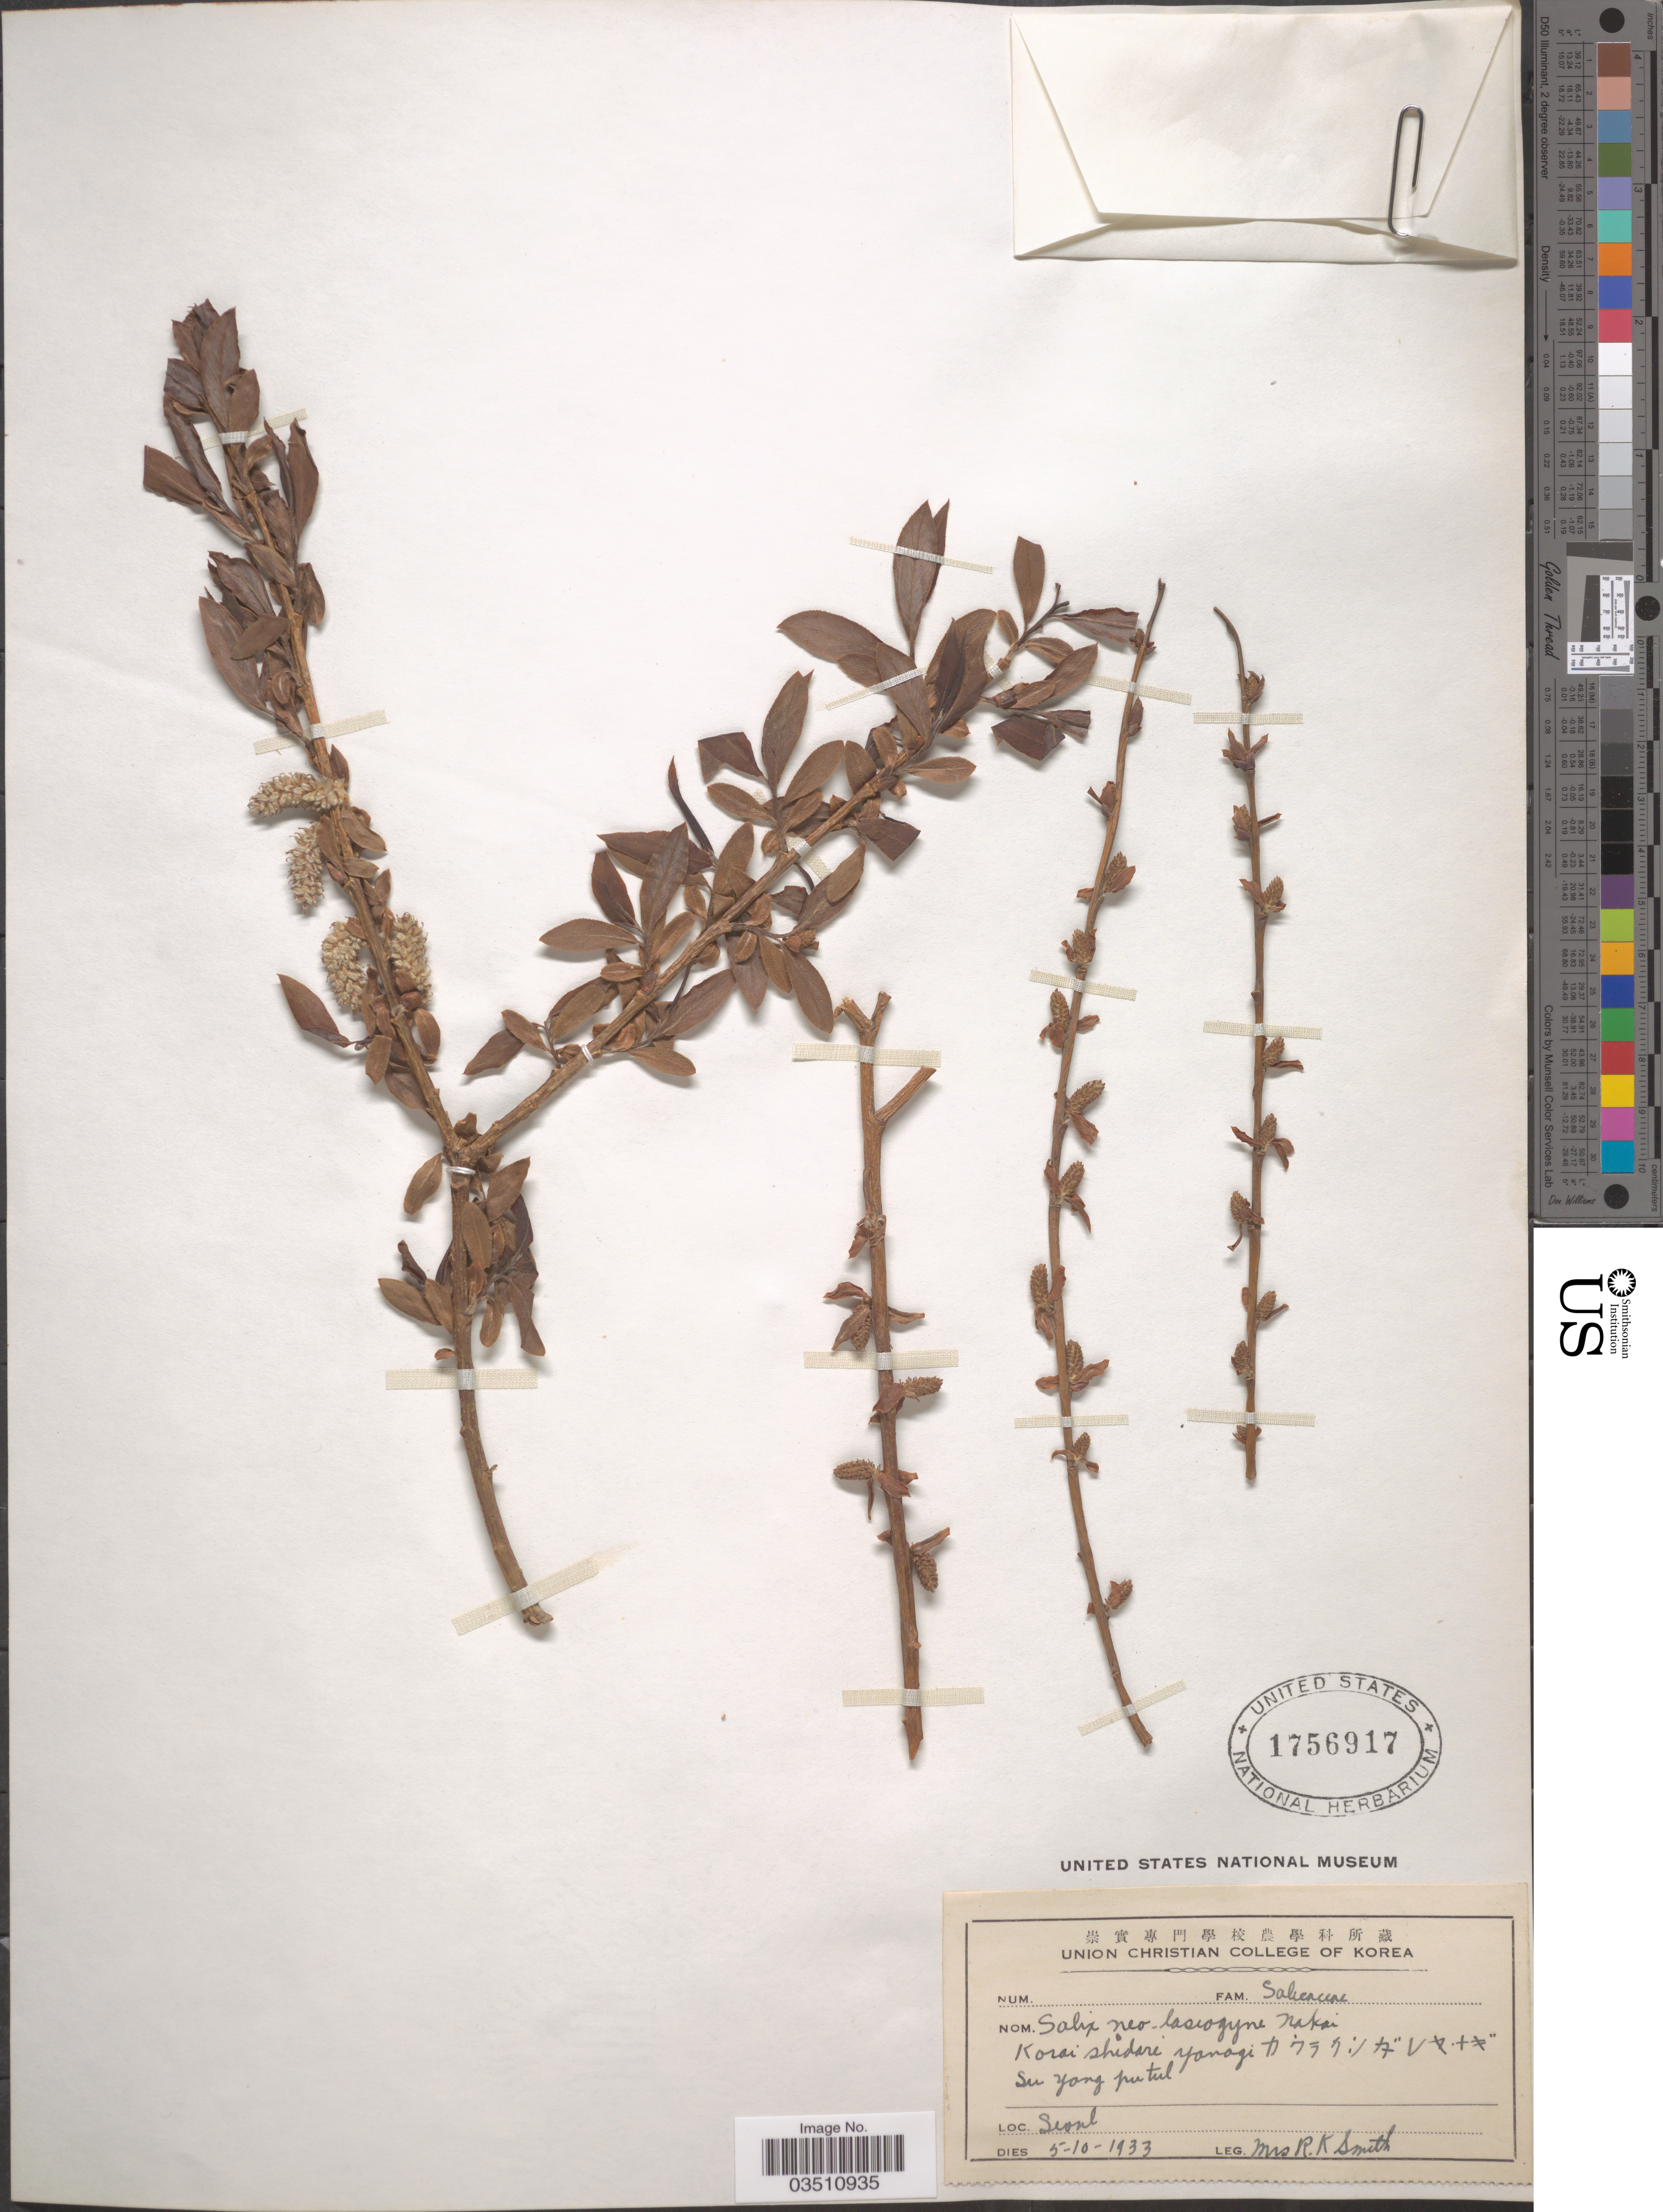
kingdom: Plantae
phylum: Tracheophyta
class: Magnoliopsida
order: Malpighiales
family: Salicaceae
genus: Salix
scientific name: Salix neolasiogyne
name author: Nakai ex Nakai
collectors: Mrs. R. K. Smith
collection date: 1933-10-05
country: South Korea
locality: Seoul.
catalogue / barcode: US 1756917